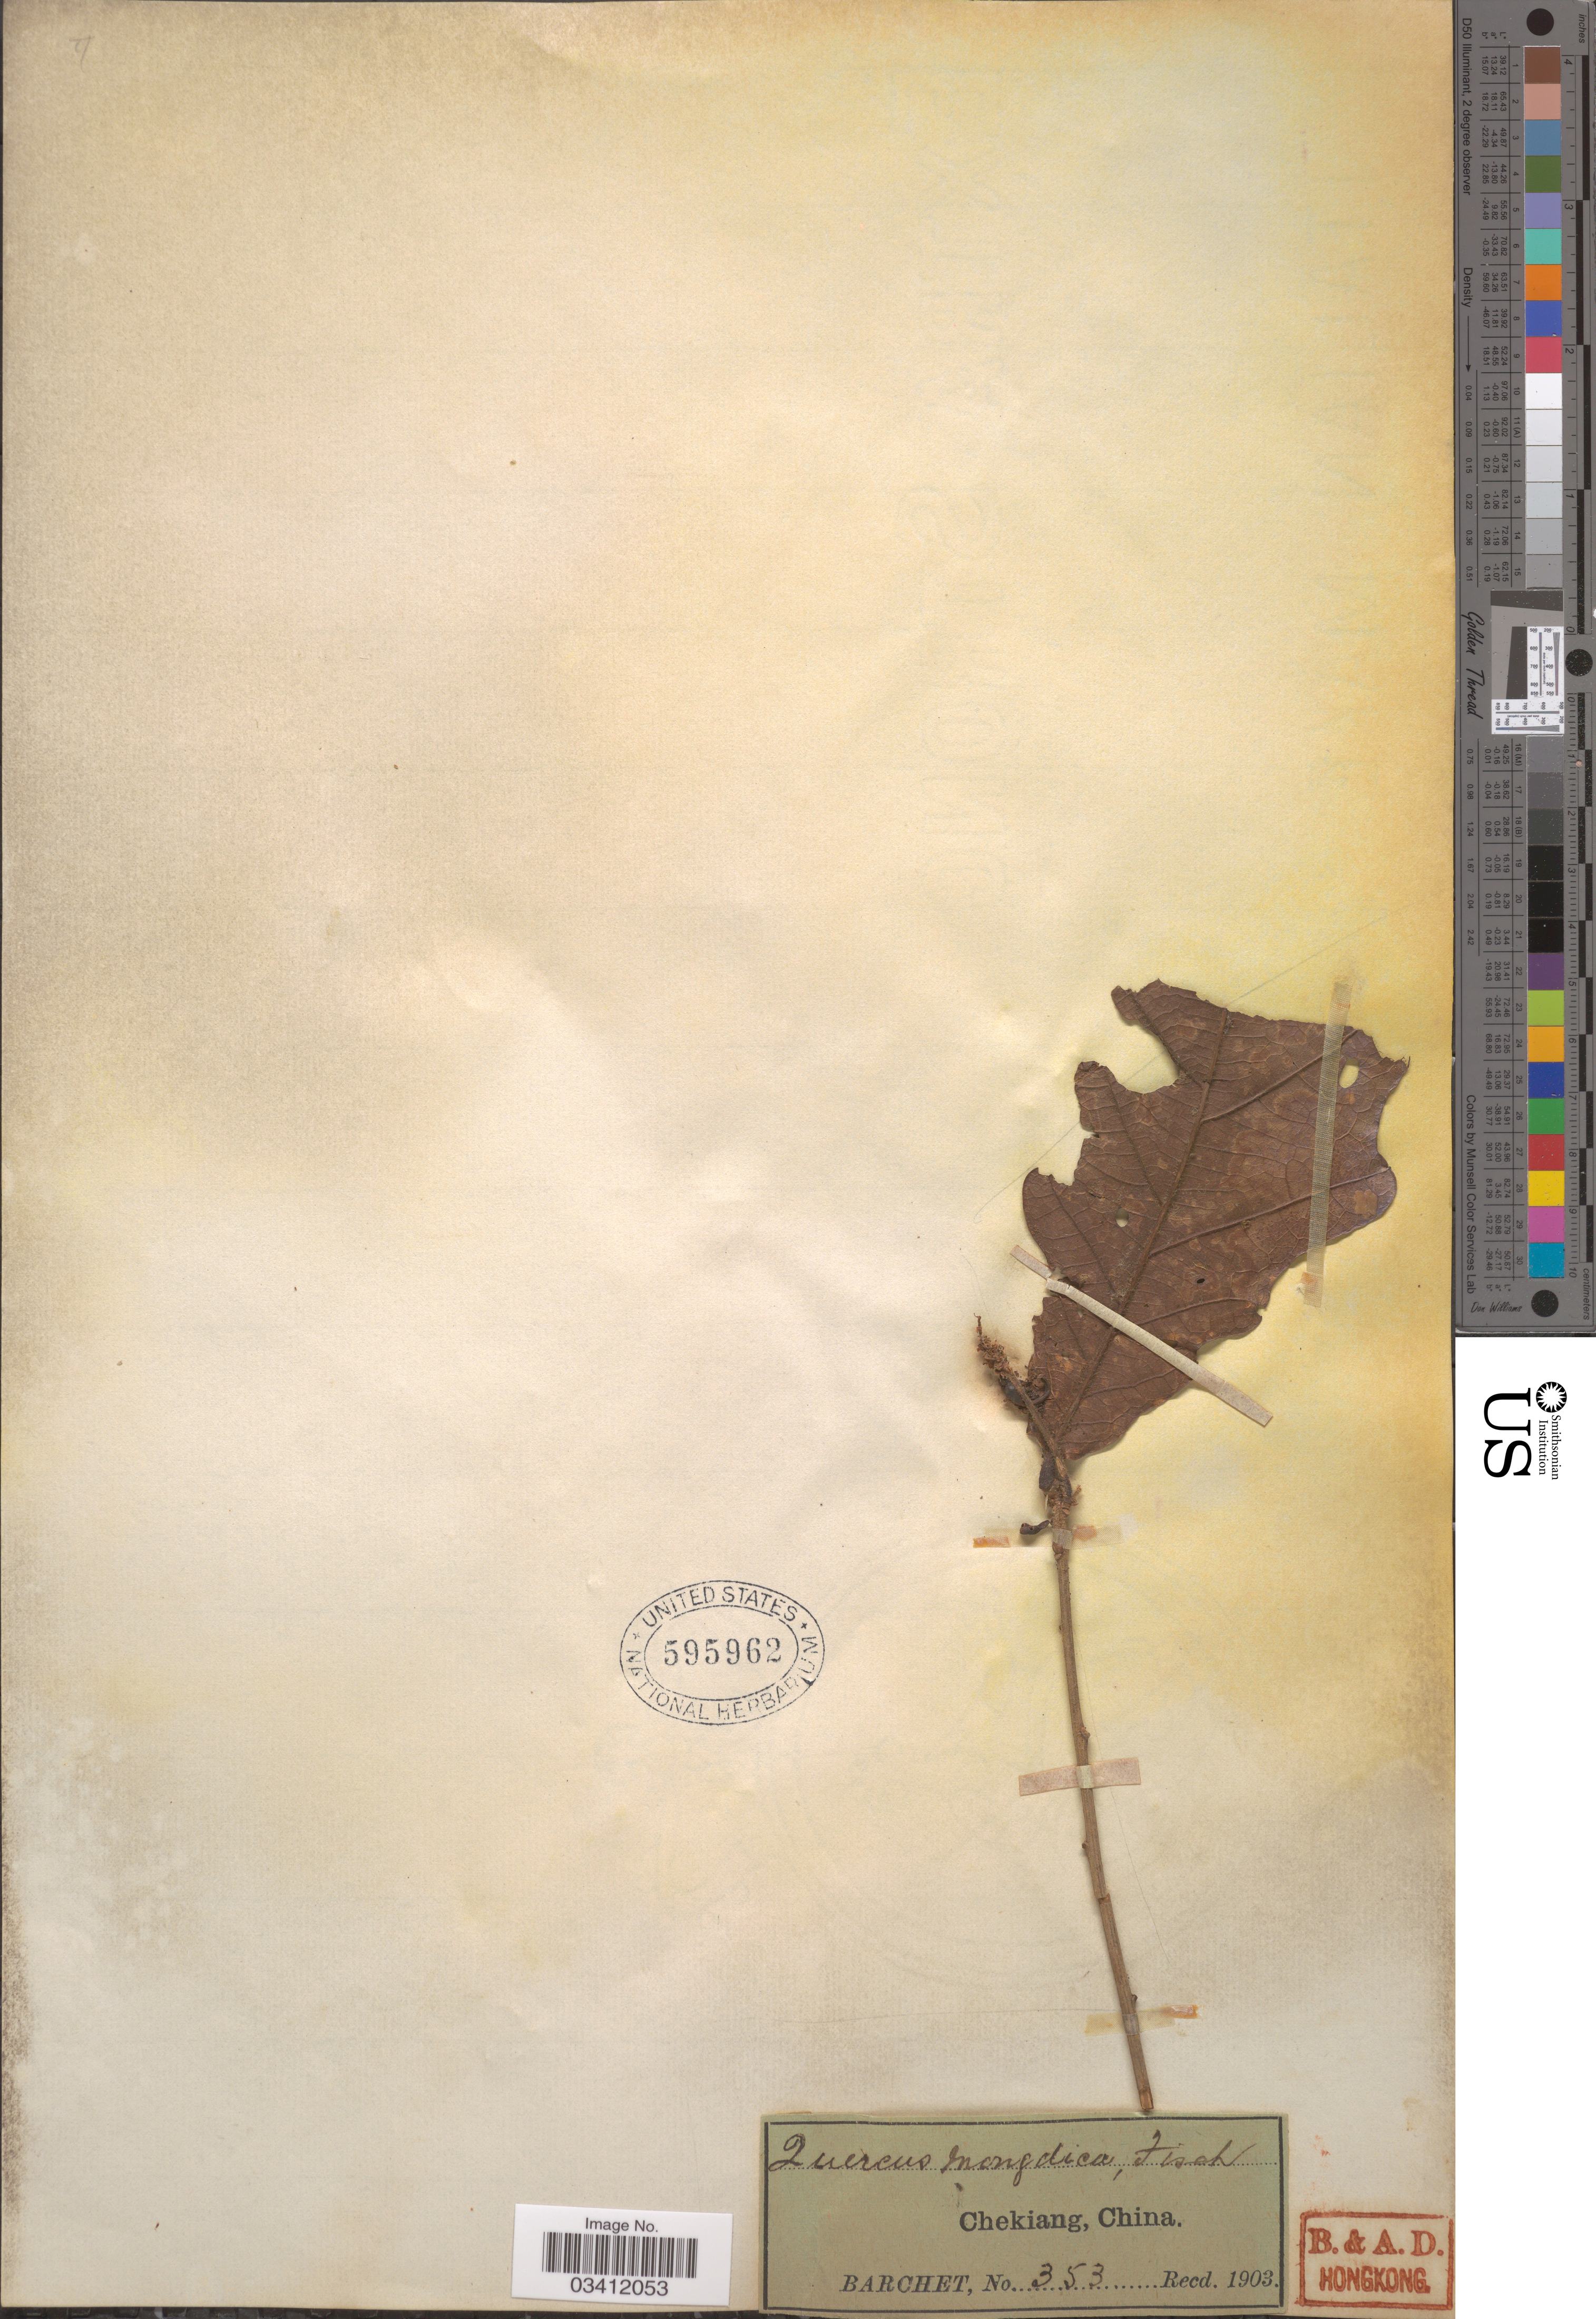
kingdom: Plantae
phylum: Tracheophyta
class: Magnoliopsida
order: Fagales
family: Fagaceae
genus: Quercus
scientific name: Quercus mongolica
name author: Fisch. ex Ledeb.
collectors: Barchet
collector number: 353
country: China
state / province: Zhejiang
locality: Chekiang.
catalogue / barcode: US 595962